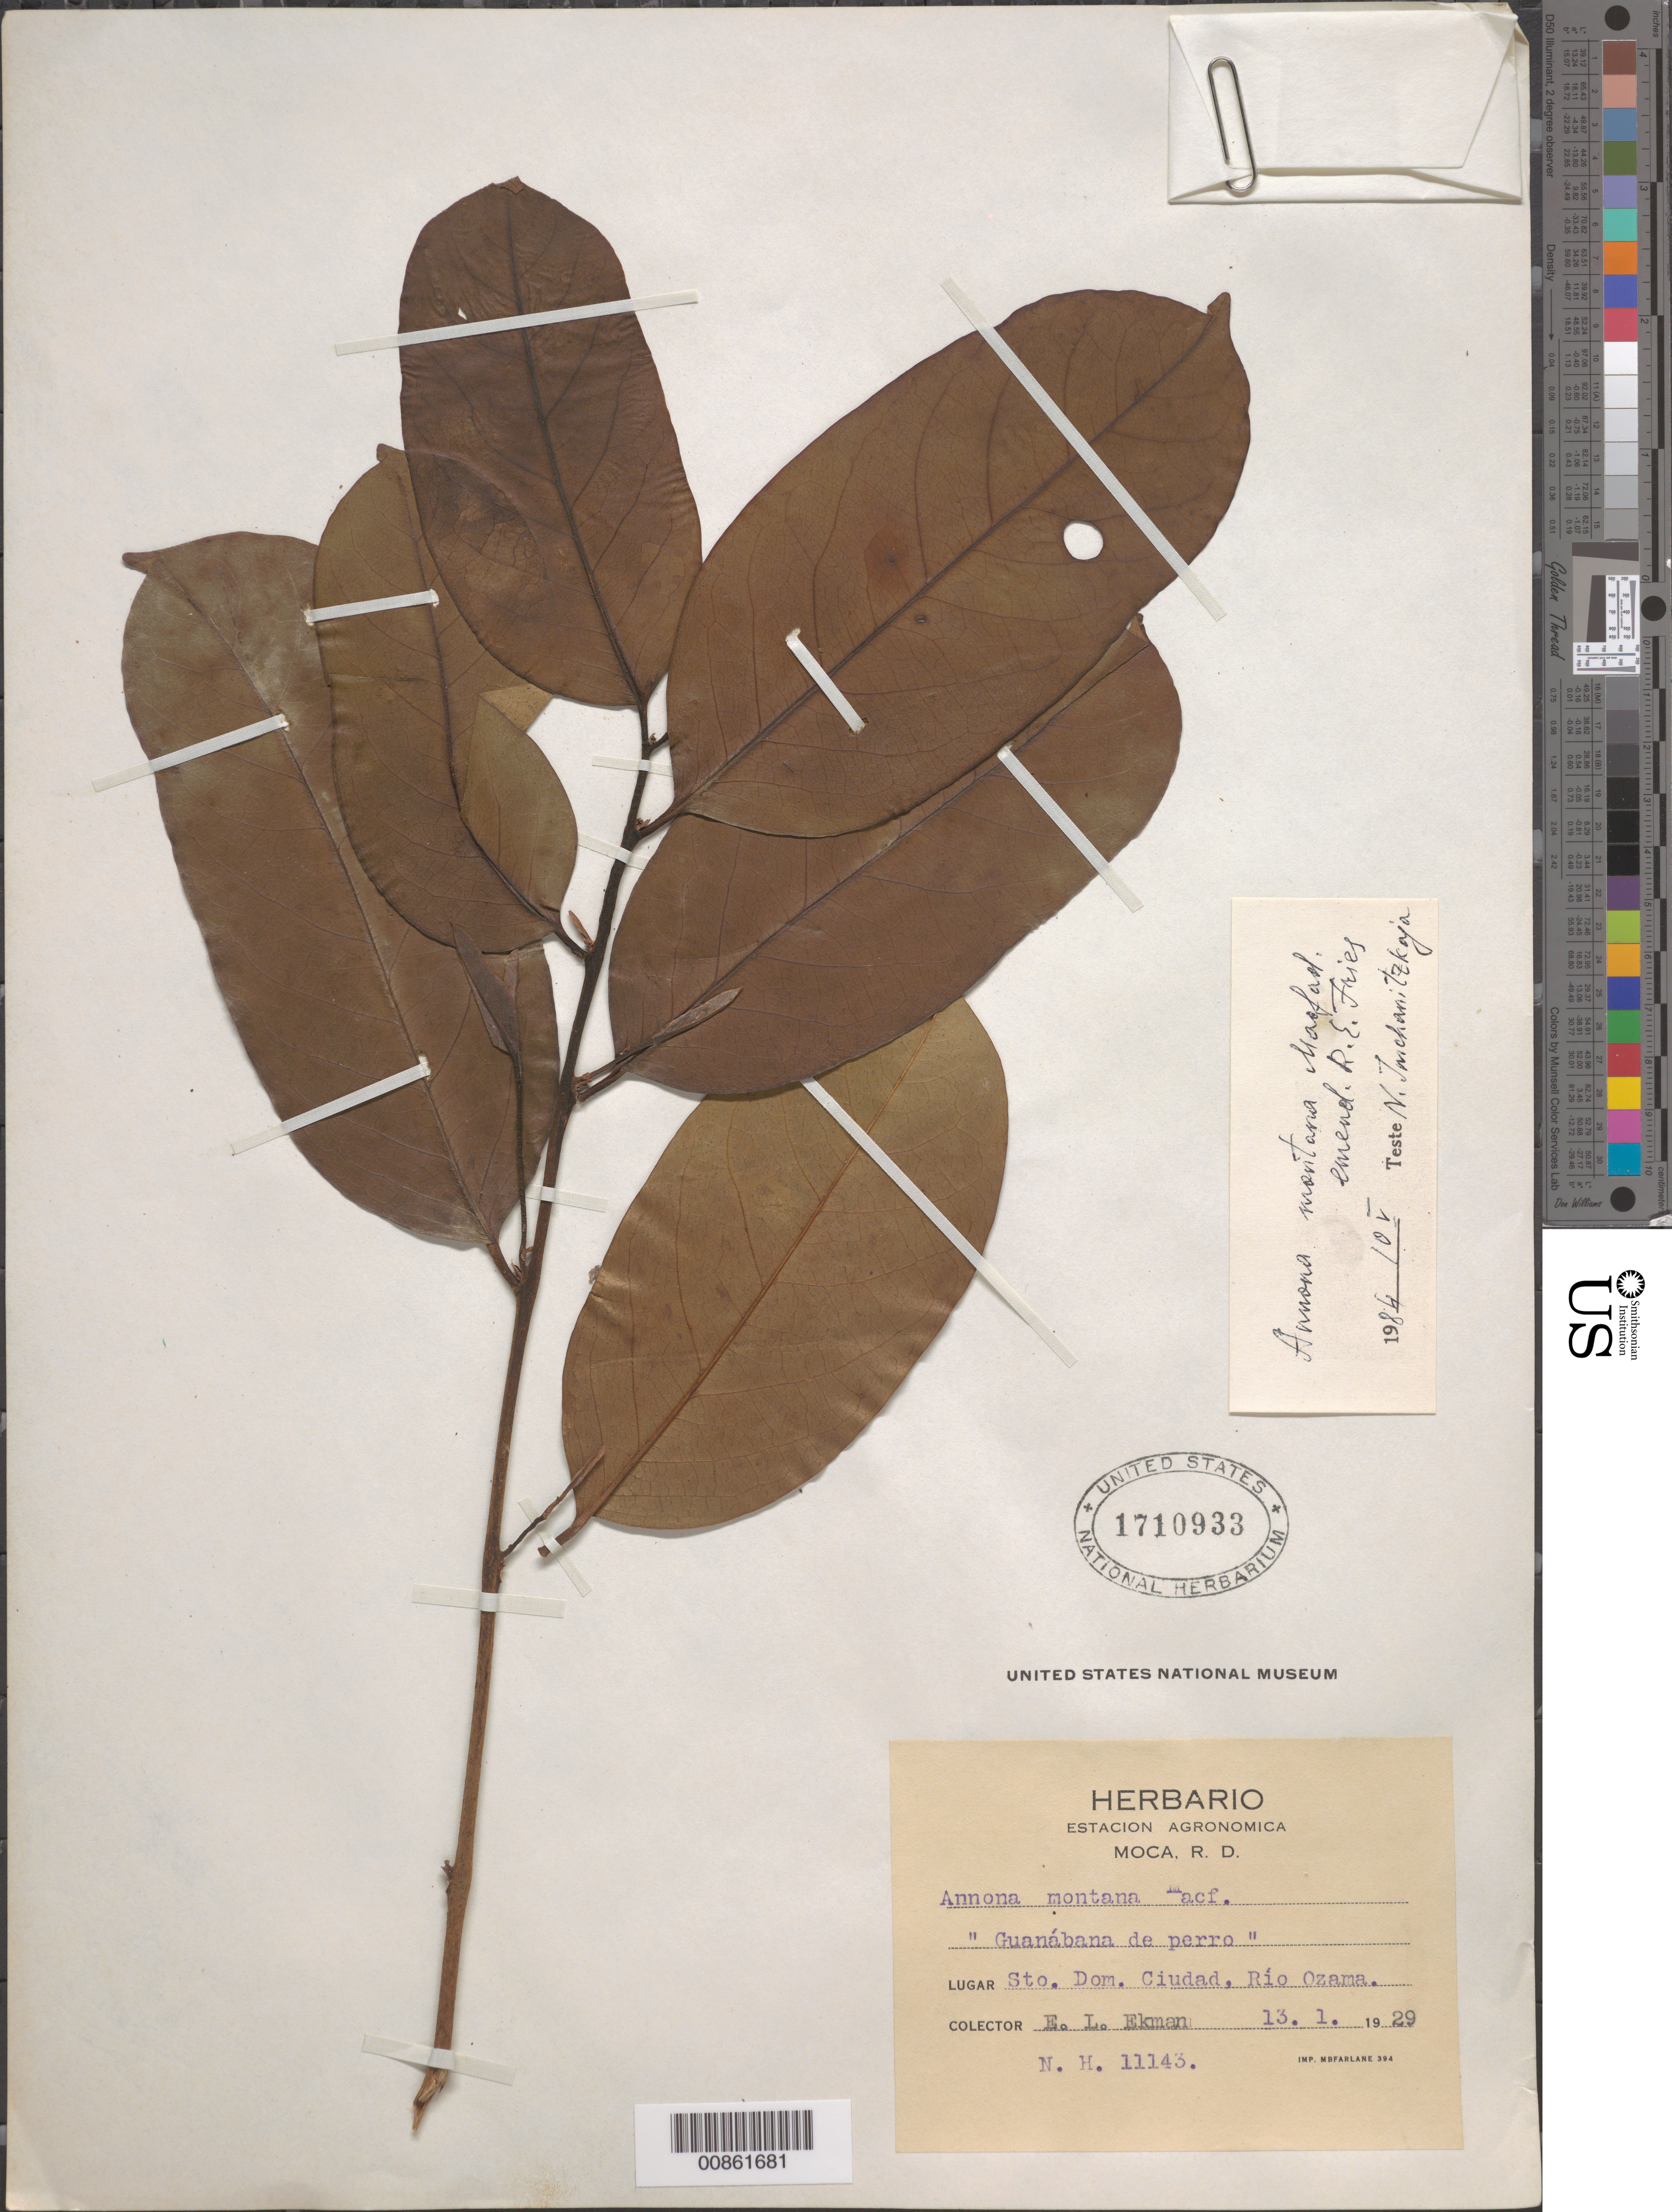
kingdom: Plantae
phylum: Tracheophyta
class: Magnoliopsida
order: Magnoliales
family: Annonaceae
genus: Annona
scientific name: Annona montana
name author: Macfad.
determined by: Imchanitzkaja, N.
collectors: E. L. Ekman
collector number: H 11143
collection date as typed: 13 Jan 1929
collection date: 1929-01-13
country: Dominican Republic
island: Hispaniola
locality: Sto. Domingo Ciudad, Río Ozama.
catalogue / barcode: US 1710933